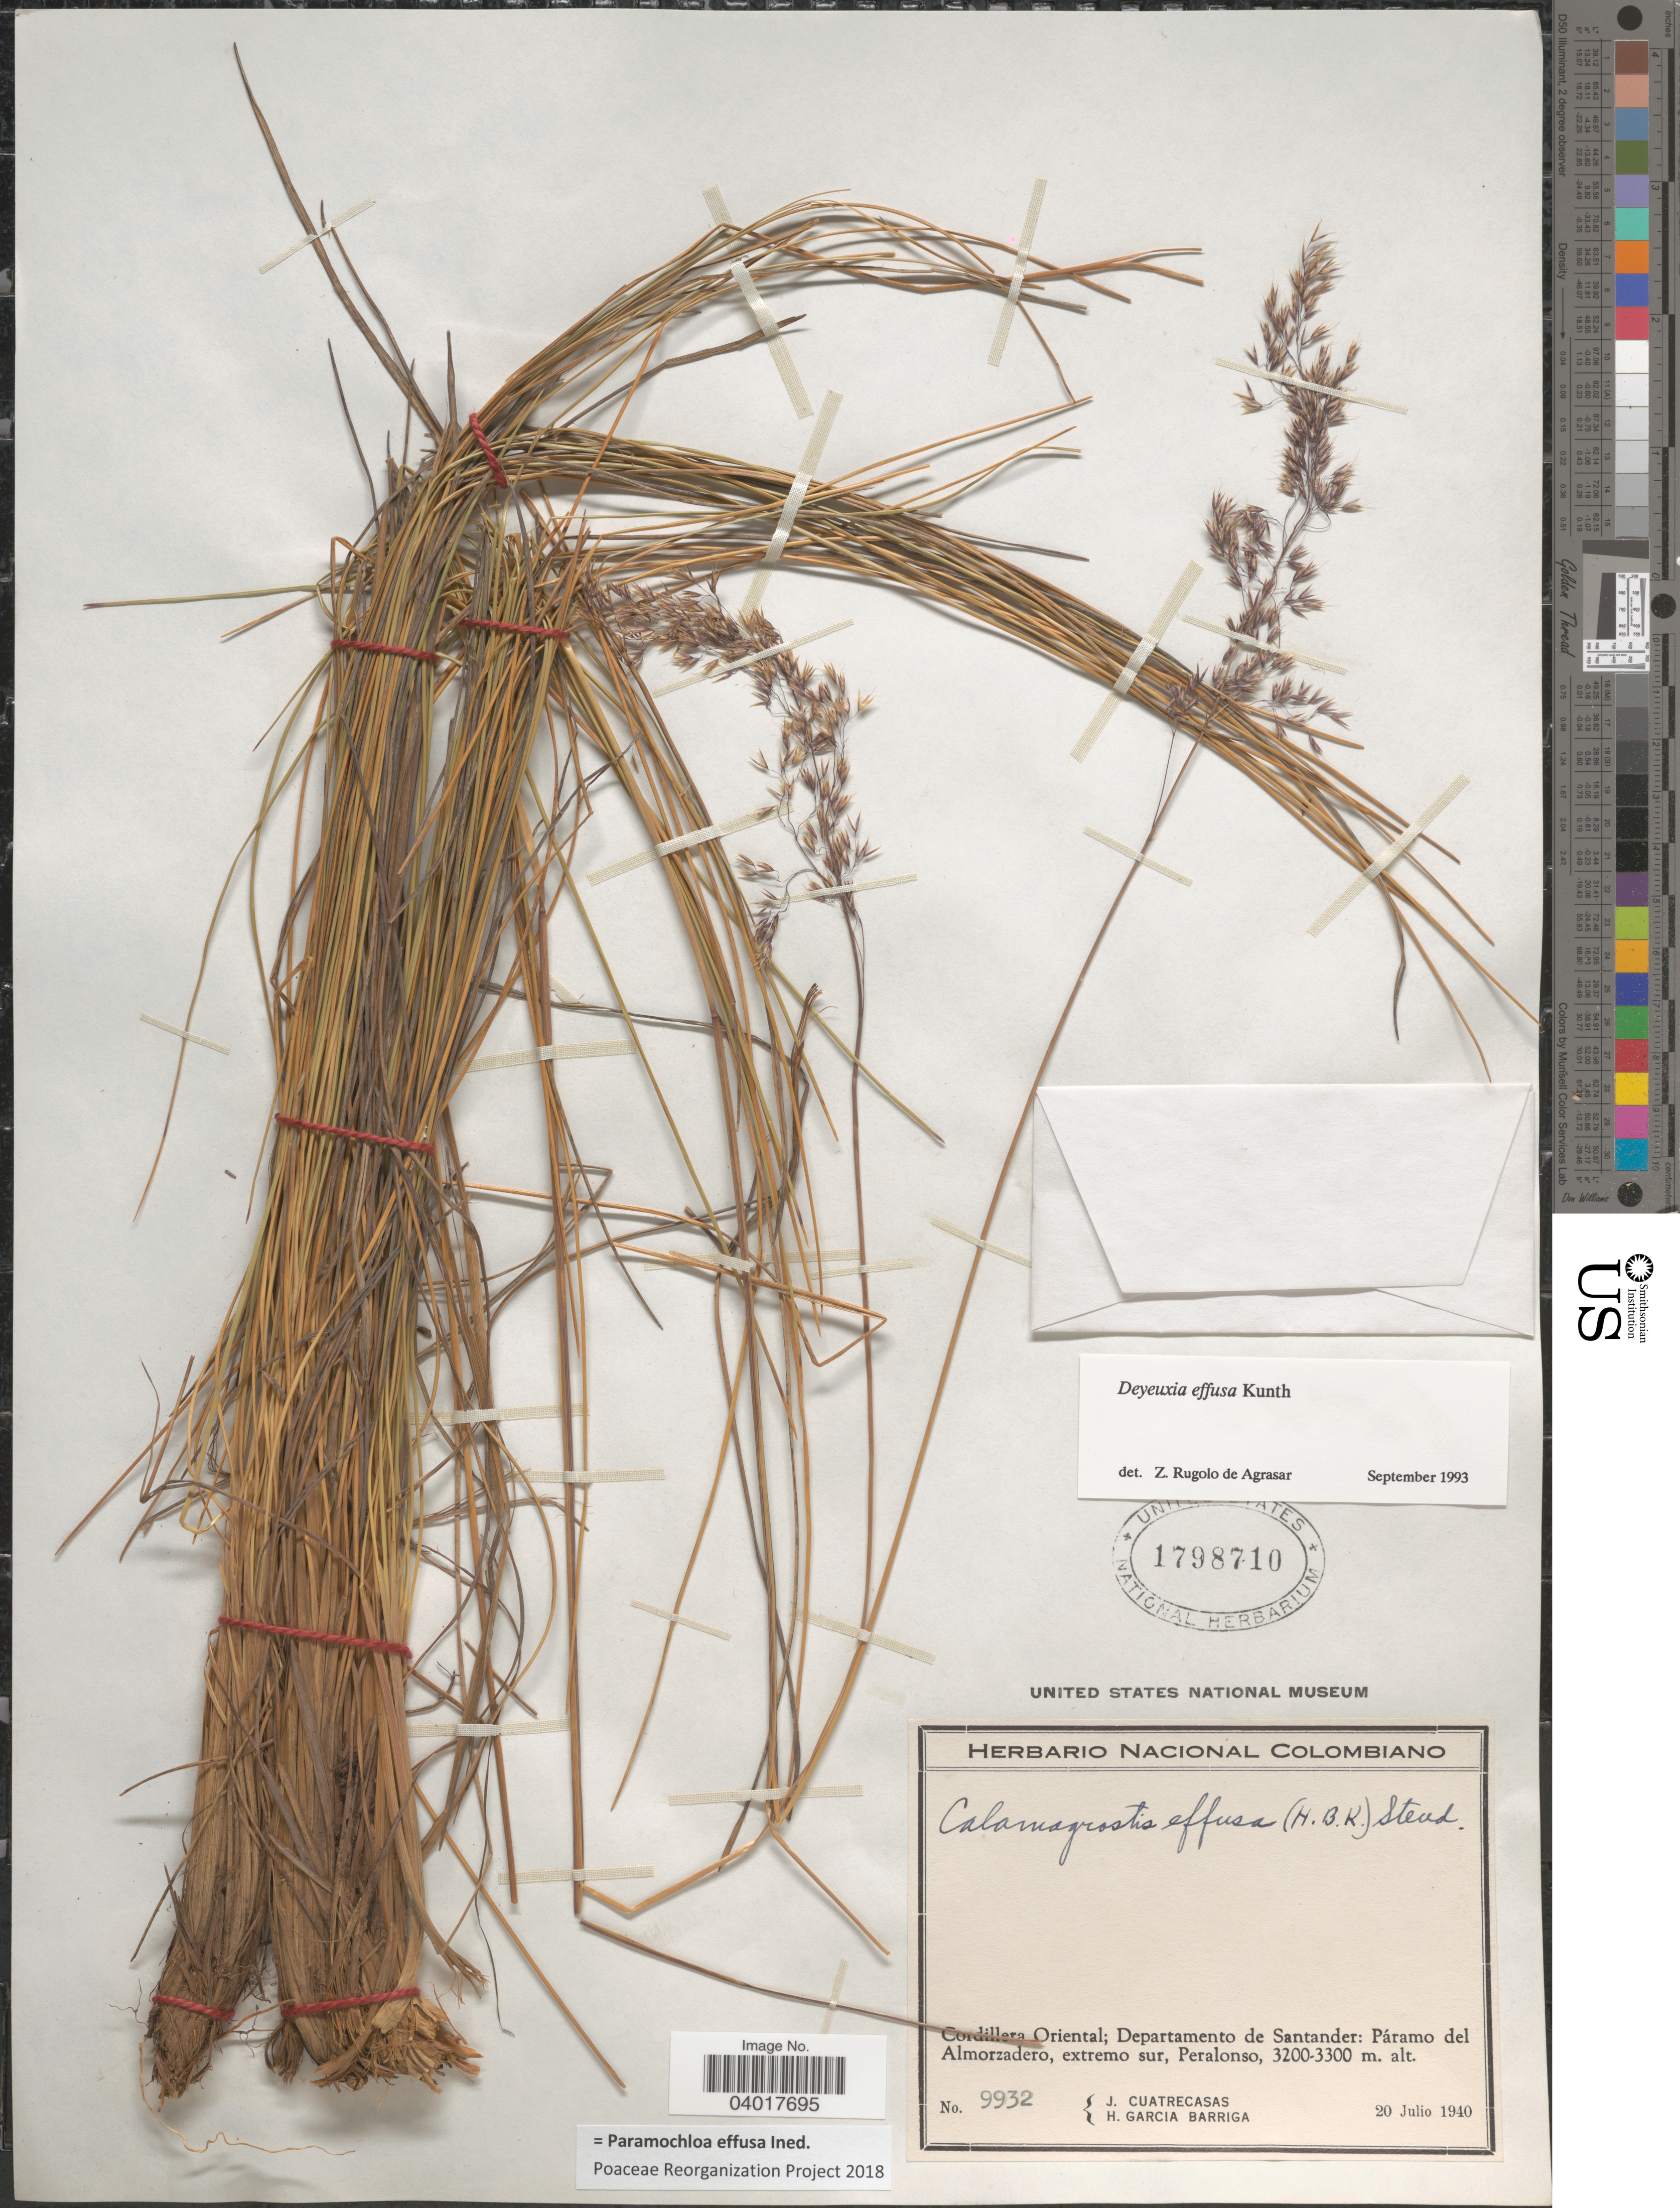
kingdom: Plantae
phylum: Tracheophyta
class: Liliopsida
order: Poales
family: Poaceae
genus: Paramochloa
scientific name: Paramochloa effusa ined.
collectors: J. Cuatrecasas & H. García Barriga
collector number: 9932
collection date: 1940-07-20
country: Colombia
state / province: Santander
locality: Cordillera Oriental; Departamento de Santander: Páramo del Almorzadero, extremo sur, Peralonso.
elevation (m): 3200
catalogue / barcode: US 1798710